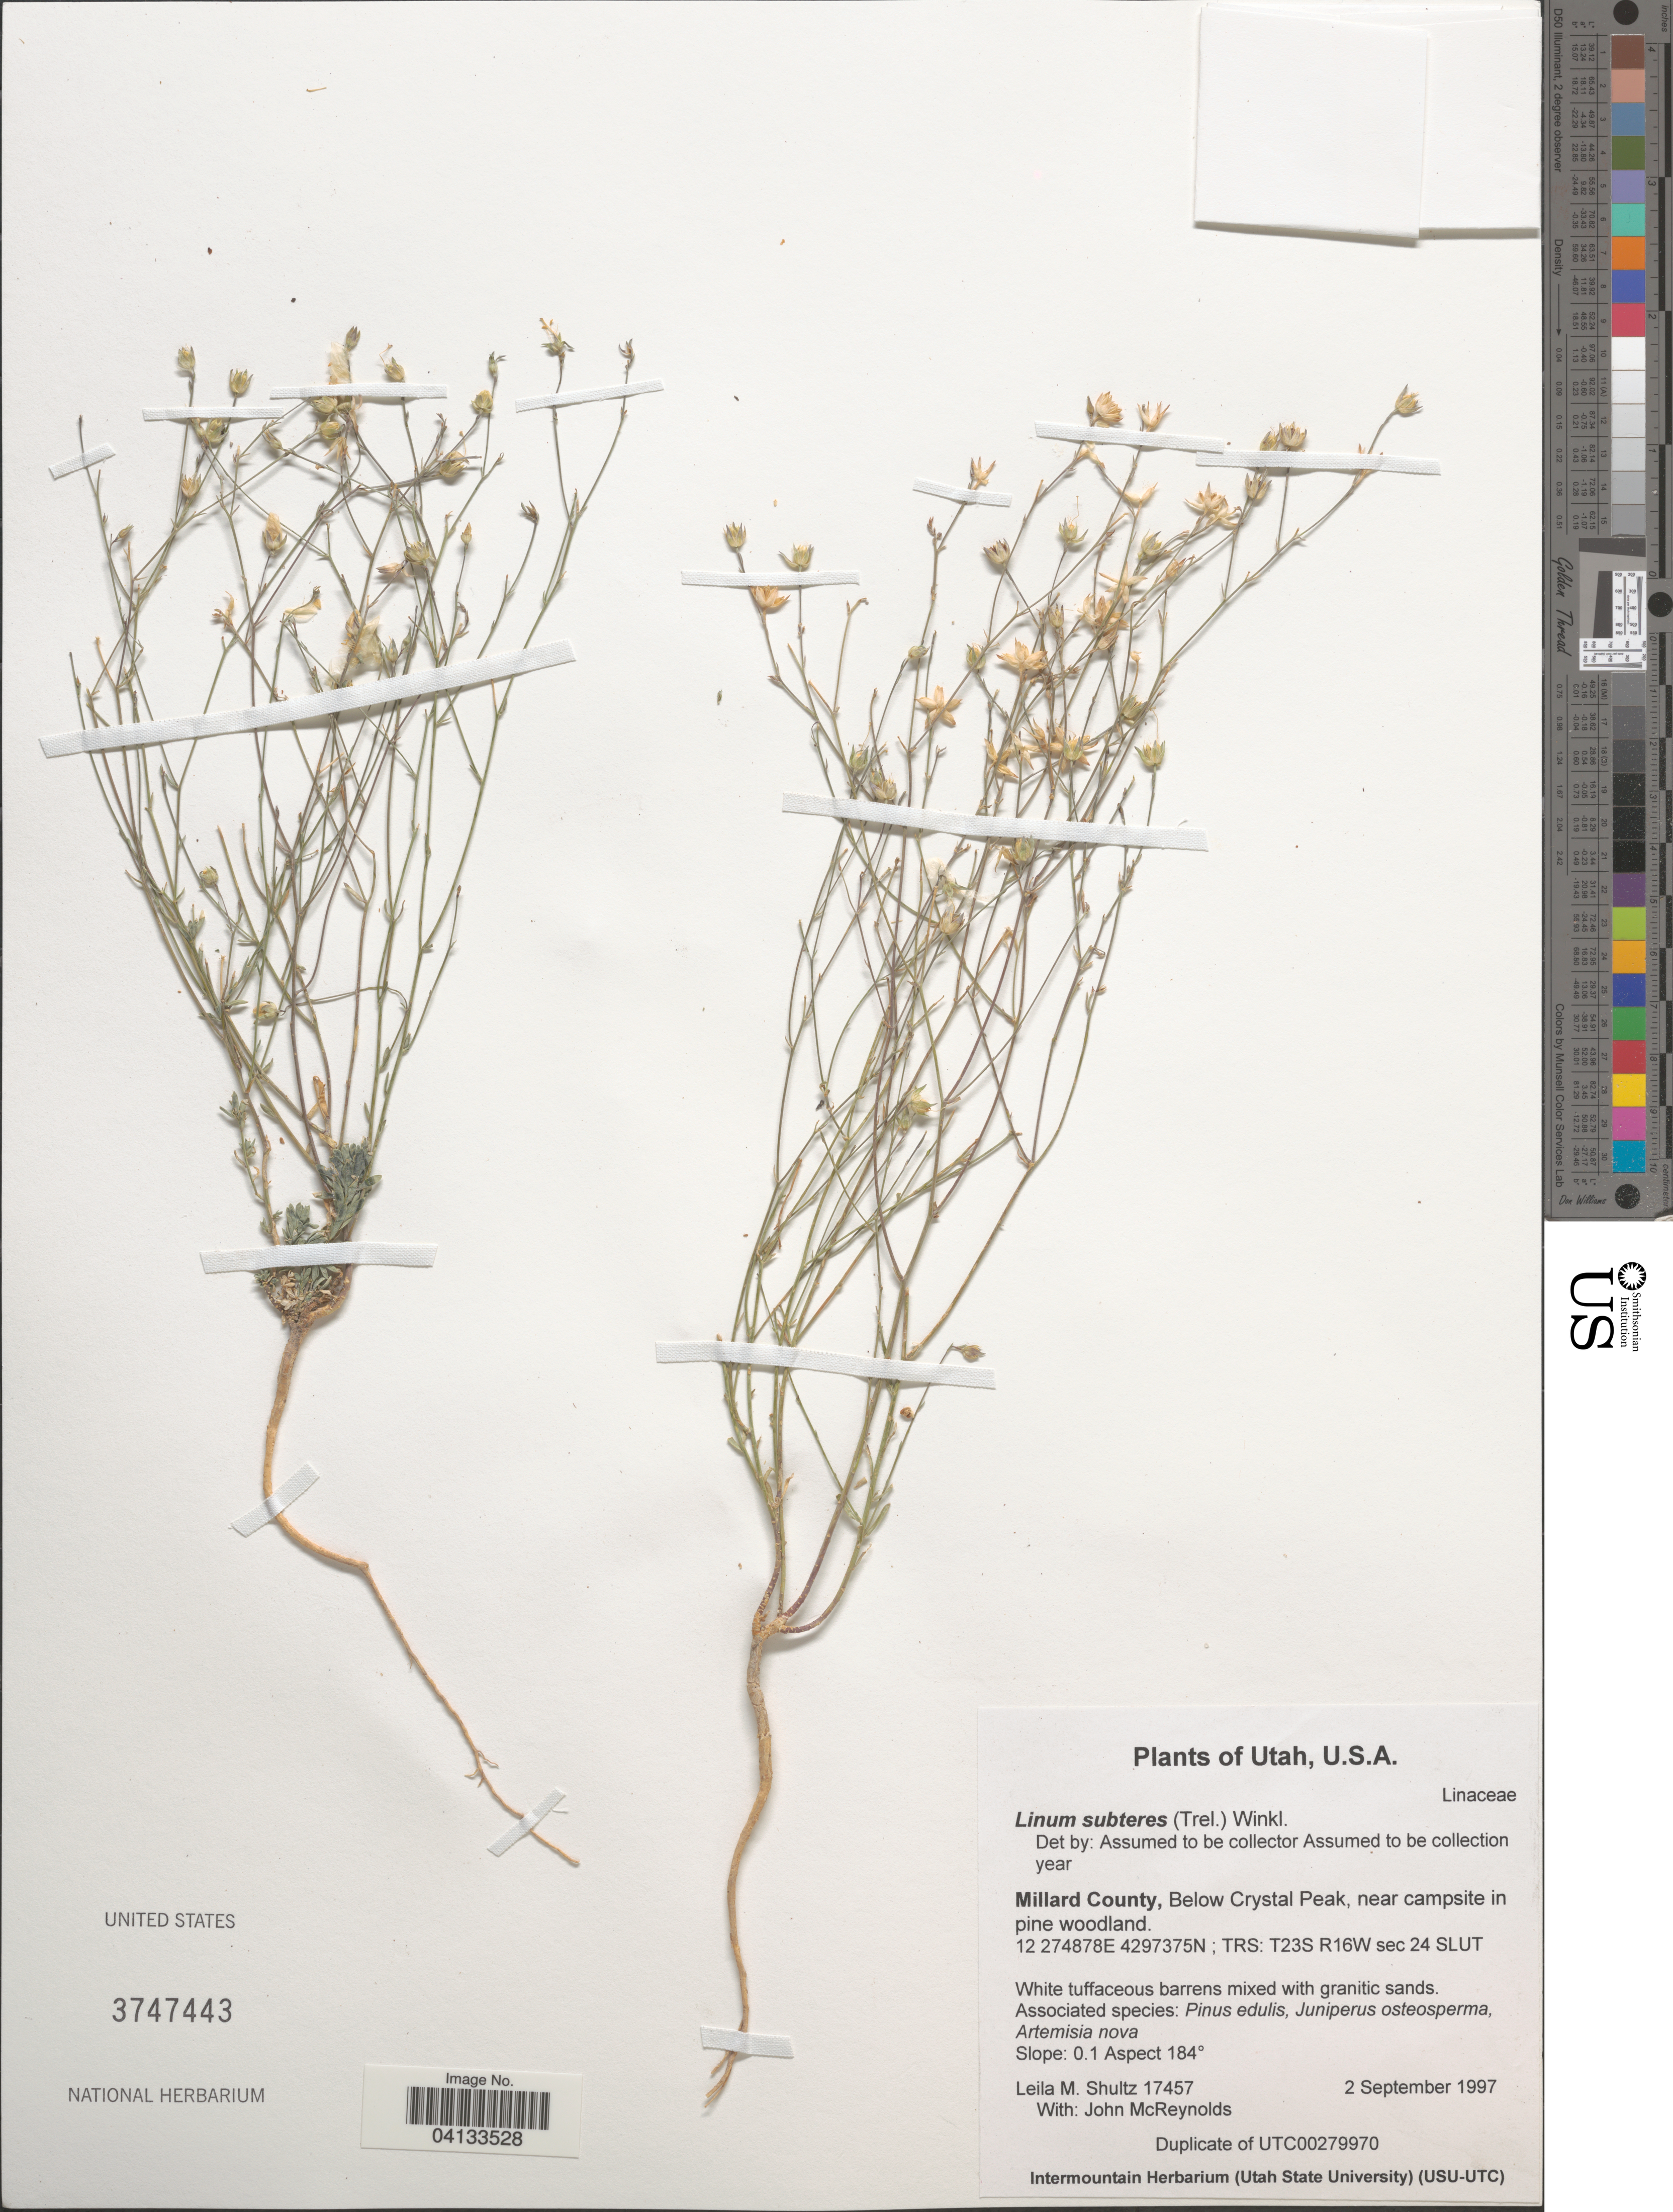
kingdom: Plantae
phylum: Tracheophyta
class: Magnoliopsida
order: Malpighiales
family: Linaceae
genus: Linum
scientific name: Linum subteres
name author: (Trel.) H.J.P. Winkl.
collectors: L. Shultz & J. McReynolds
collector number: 17457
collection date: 1997-09-02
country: United States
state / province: Utah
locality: Millard County, Below Crystal Peak, near campsite in pine woodland. TRS: T23S R16W sec 24 SLUT.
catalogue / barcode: US 3747443